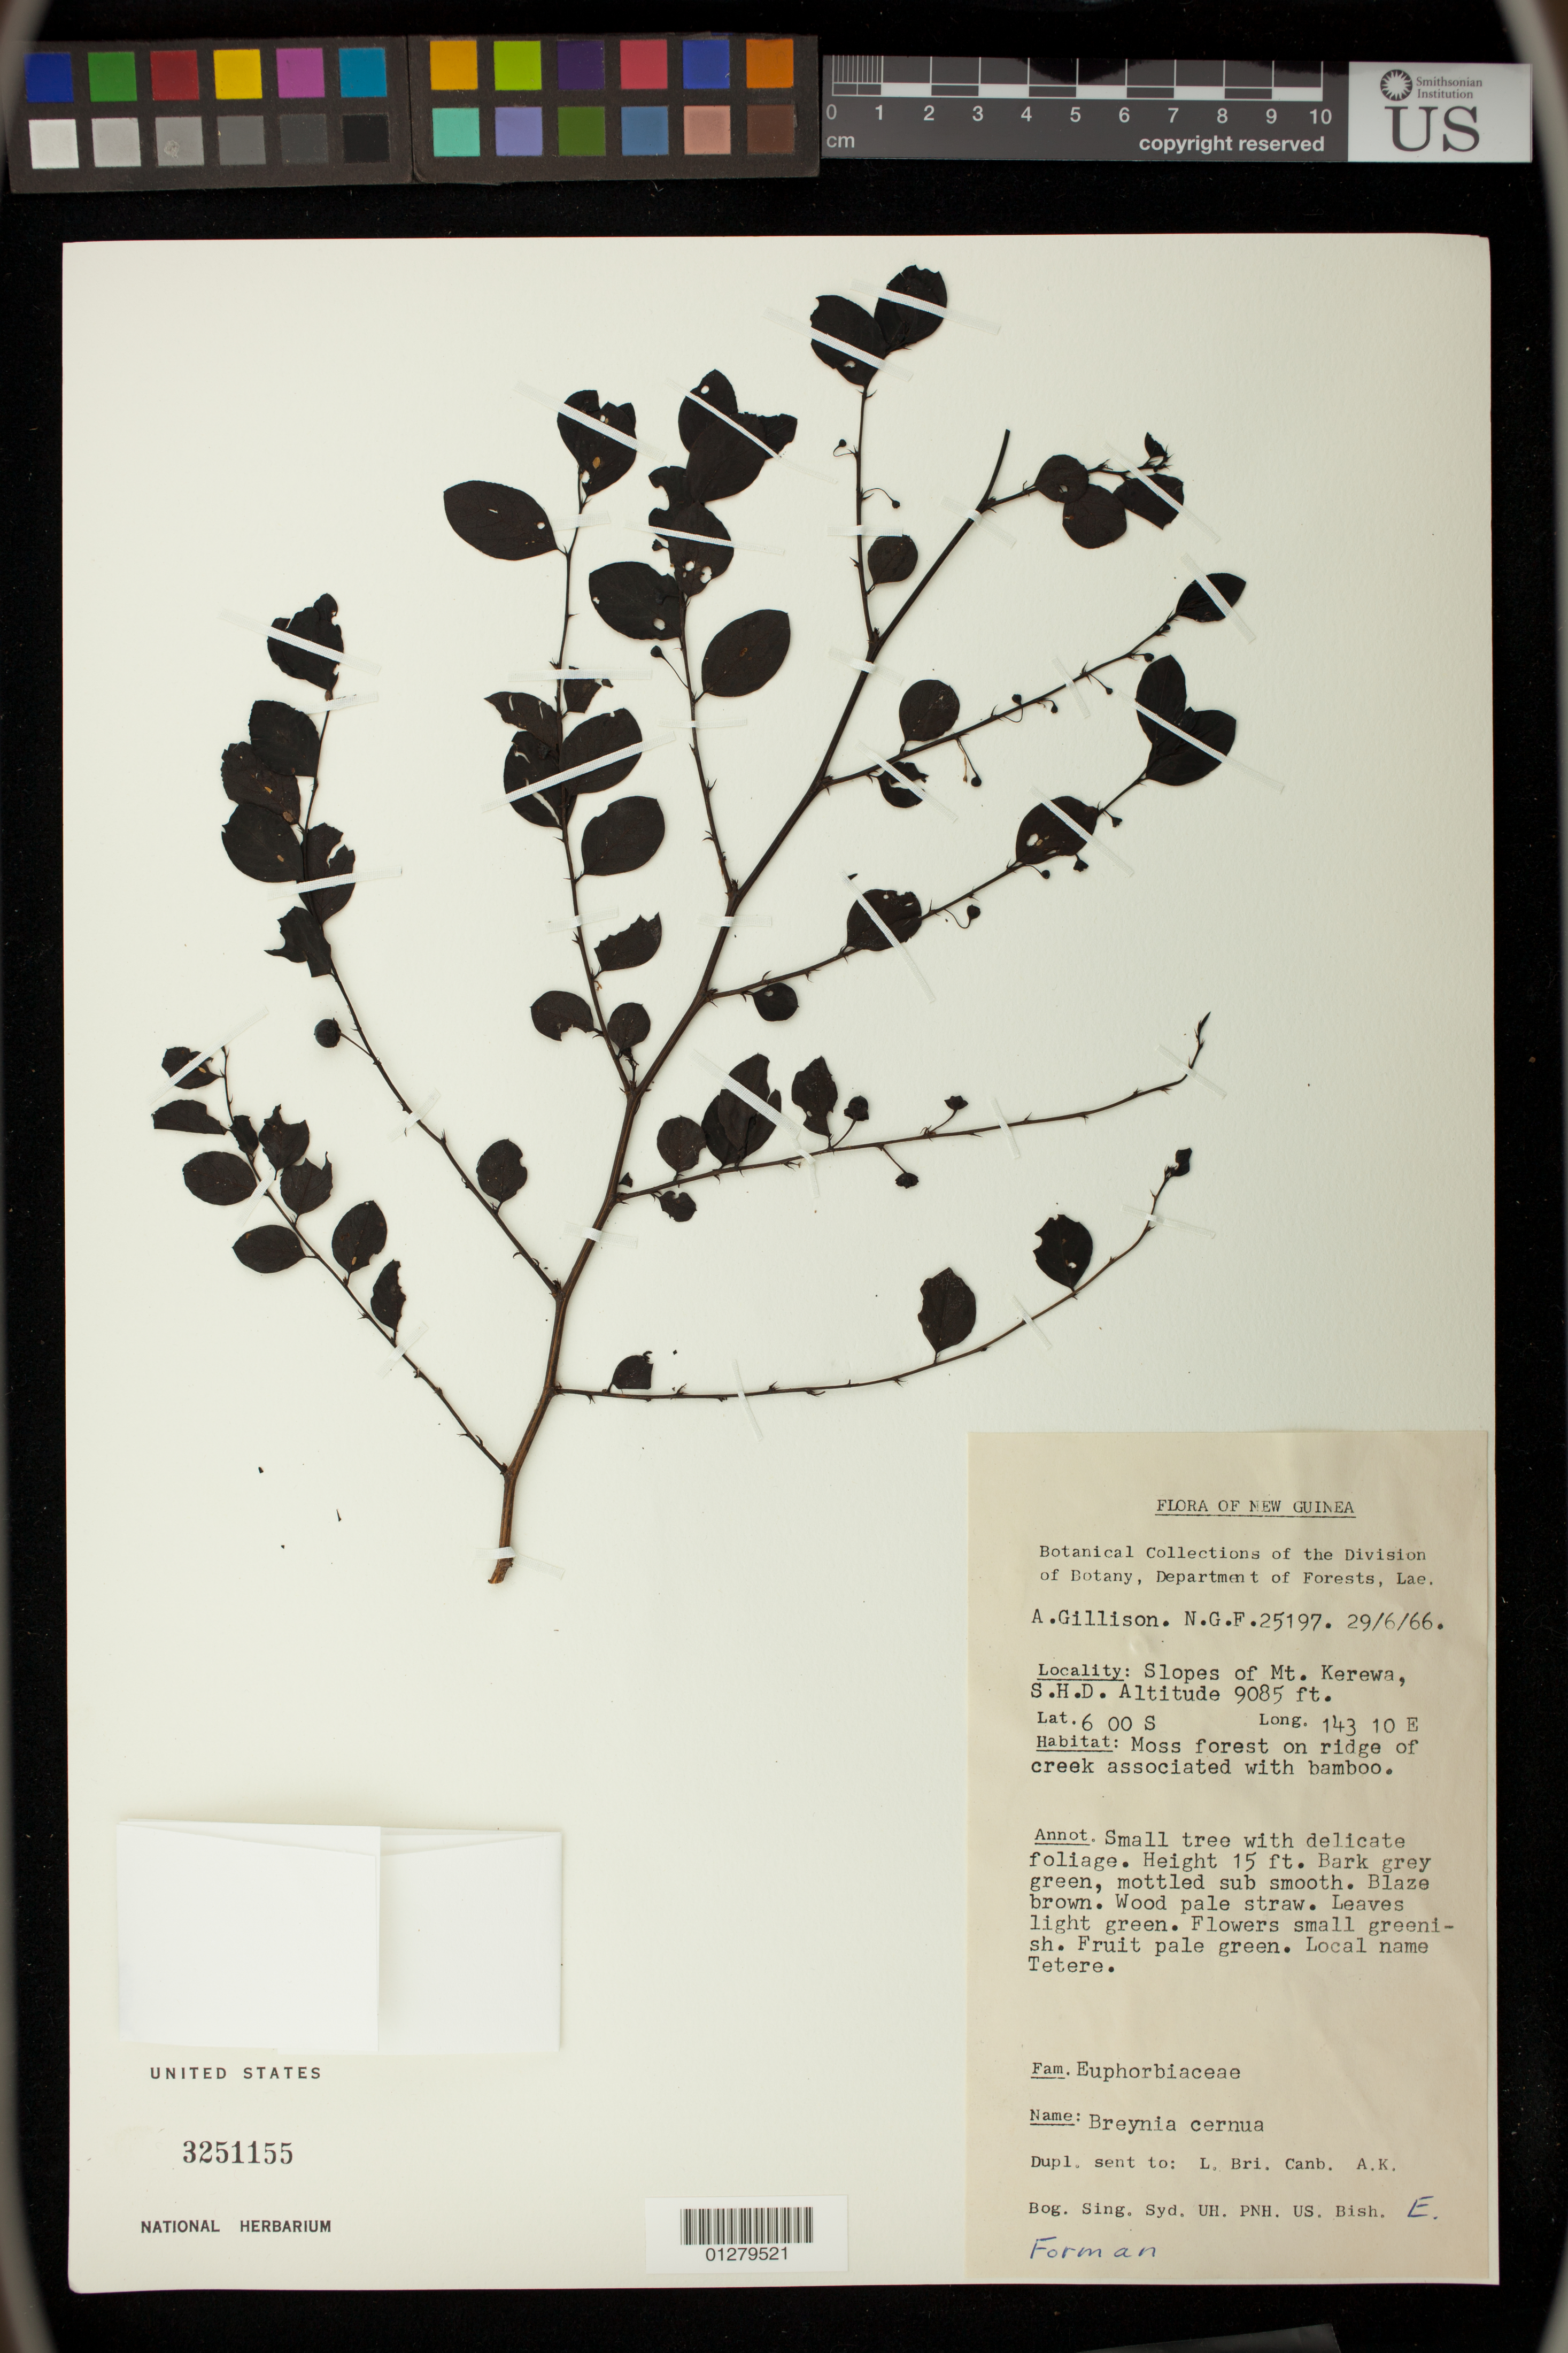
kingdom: Plantae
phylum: Tracheophyta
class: Magnoliopsida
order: Malpighiales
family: Phyllanthaceae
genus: Phyllanthus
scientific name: Phyllanthus cernuus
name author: Poir.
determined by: Wagner, W. L., (BOT), Smithsonian Institution - National Museum of Natural History (UNITED STATES)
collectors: A. Gillison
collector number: NGF 25197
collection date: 1966-06-29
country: Papua New Guinea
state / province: Southern Highlands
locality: Slopes of Mt. Kerewa. On ridge of creek.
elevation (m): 2769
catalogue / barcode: US 3251155